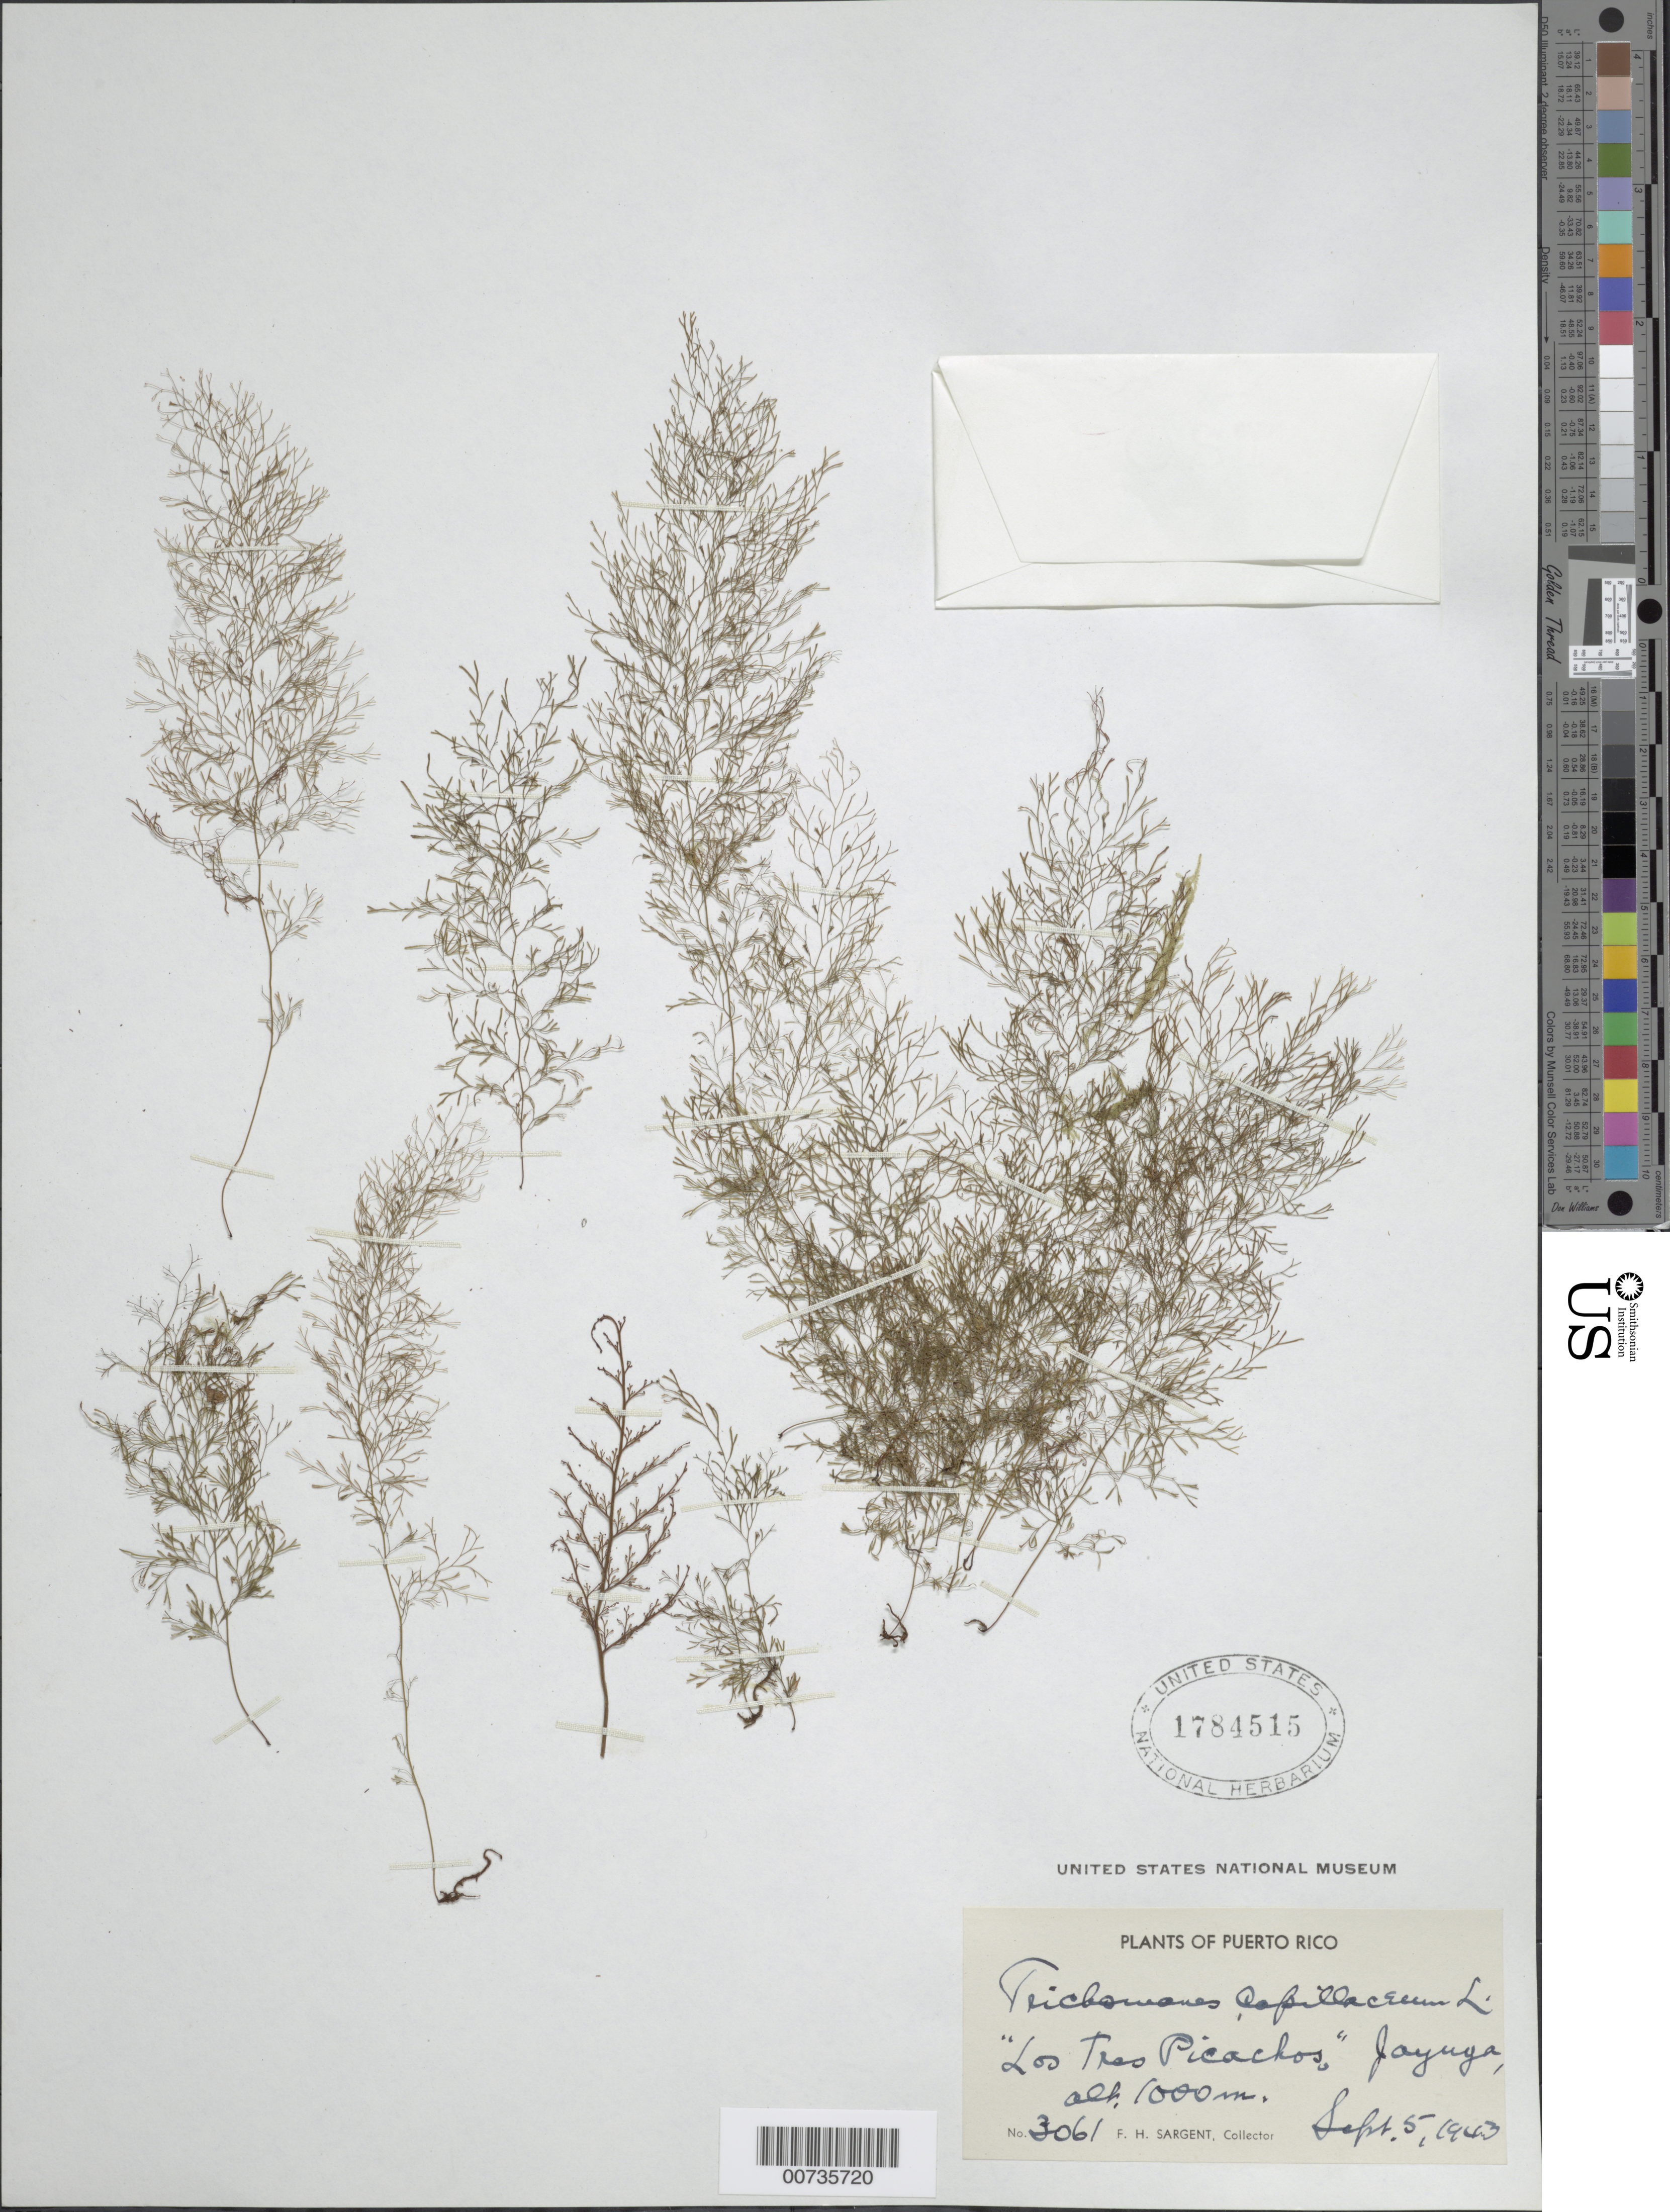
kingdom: Plantae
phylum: Tracheophyta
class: Polypodiopsida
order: Hymenophyllales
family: Hymenophyllaceae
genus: Polyphlebium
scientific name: Polyphlebium capillaceum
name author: (L.) Ebihara & Dubuisson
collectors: F. H. Sargent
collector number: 3061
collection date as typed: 05 Sep 1943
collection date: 1943-09-05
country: Puerto Rico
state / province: Jayuya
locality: Los Tres Picachos" Jayuya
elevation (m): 1000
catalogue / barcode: US 1784515